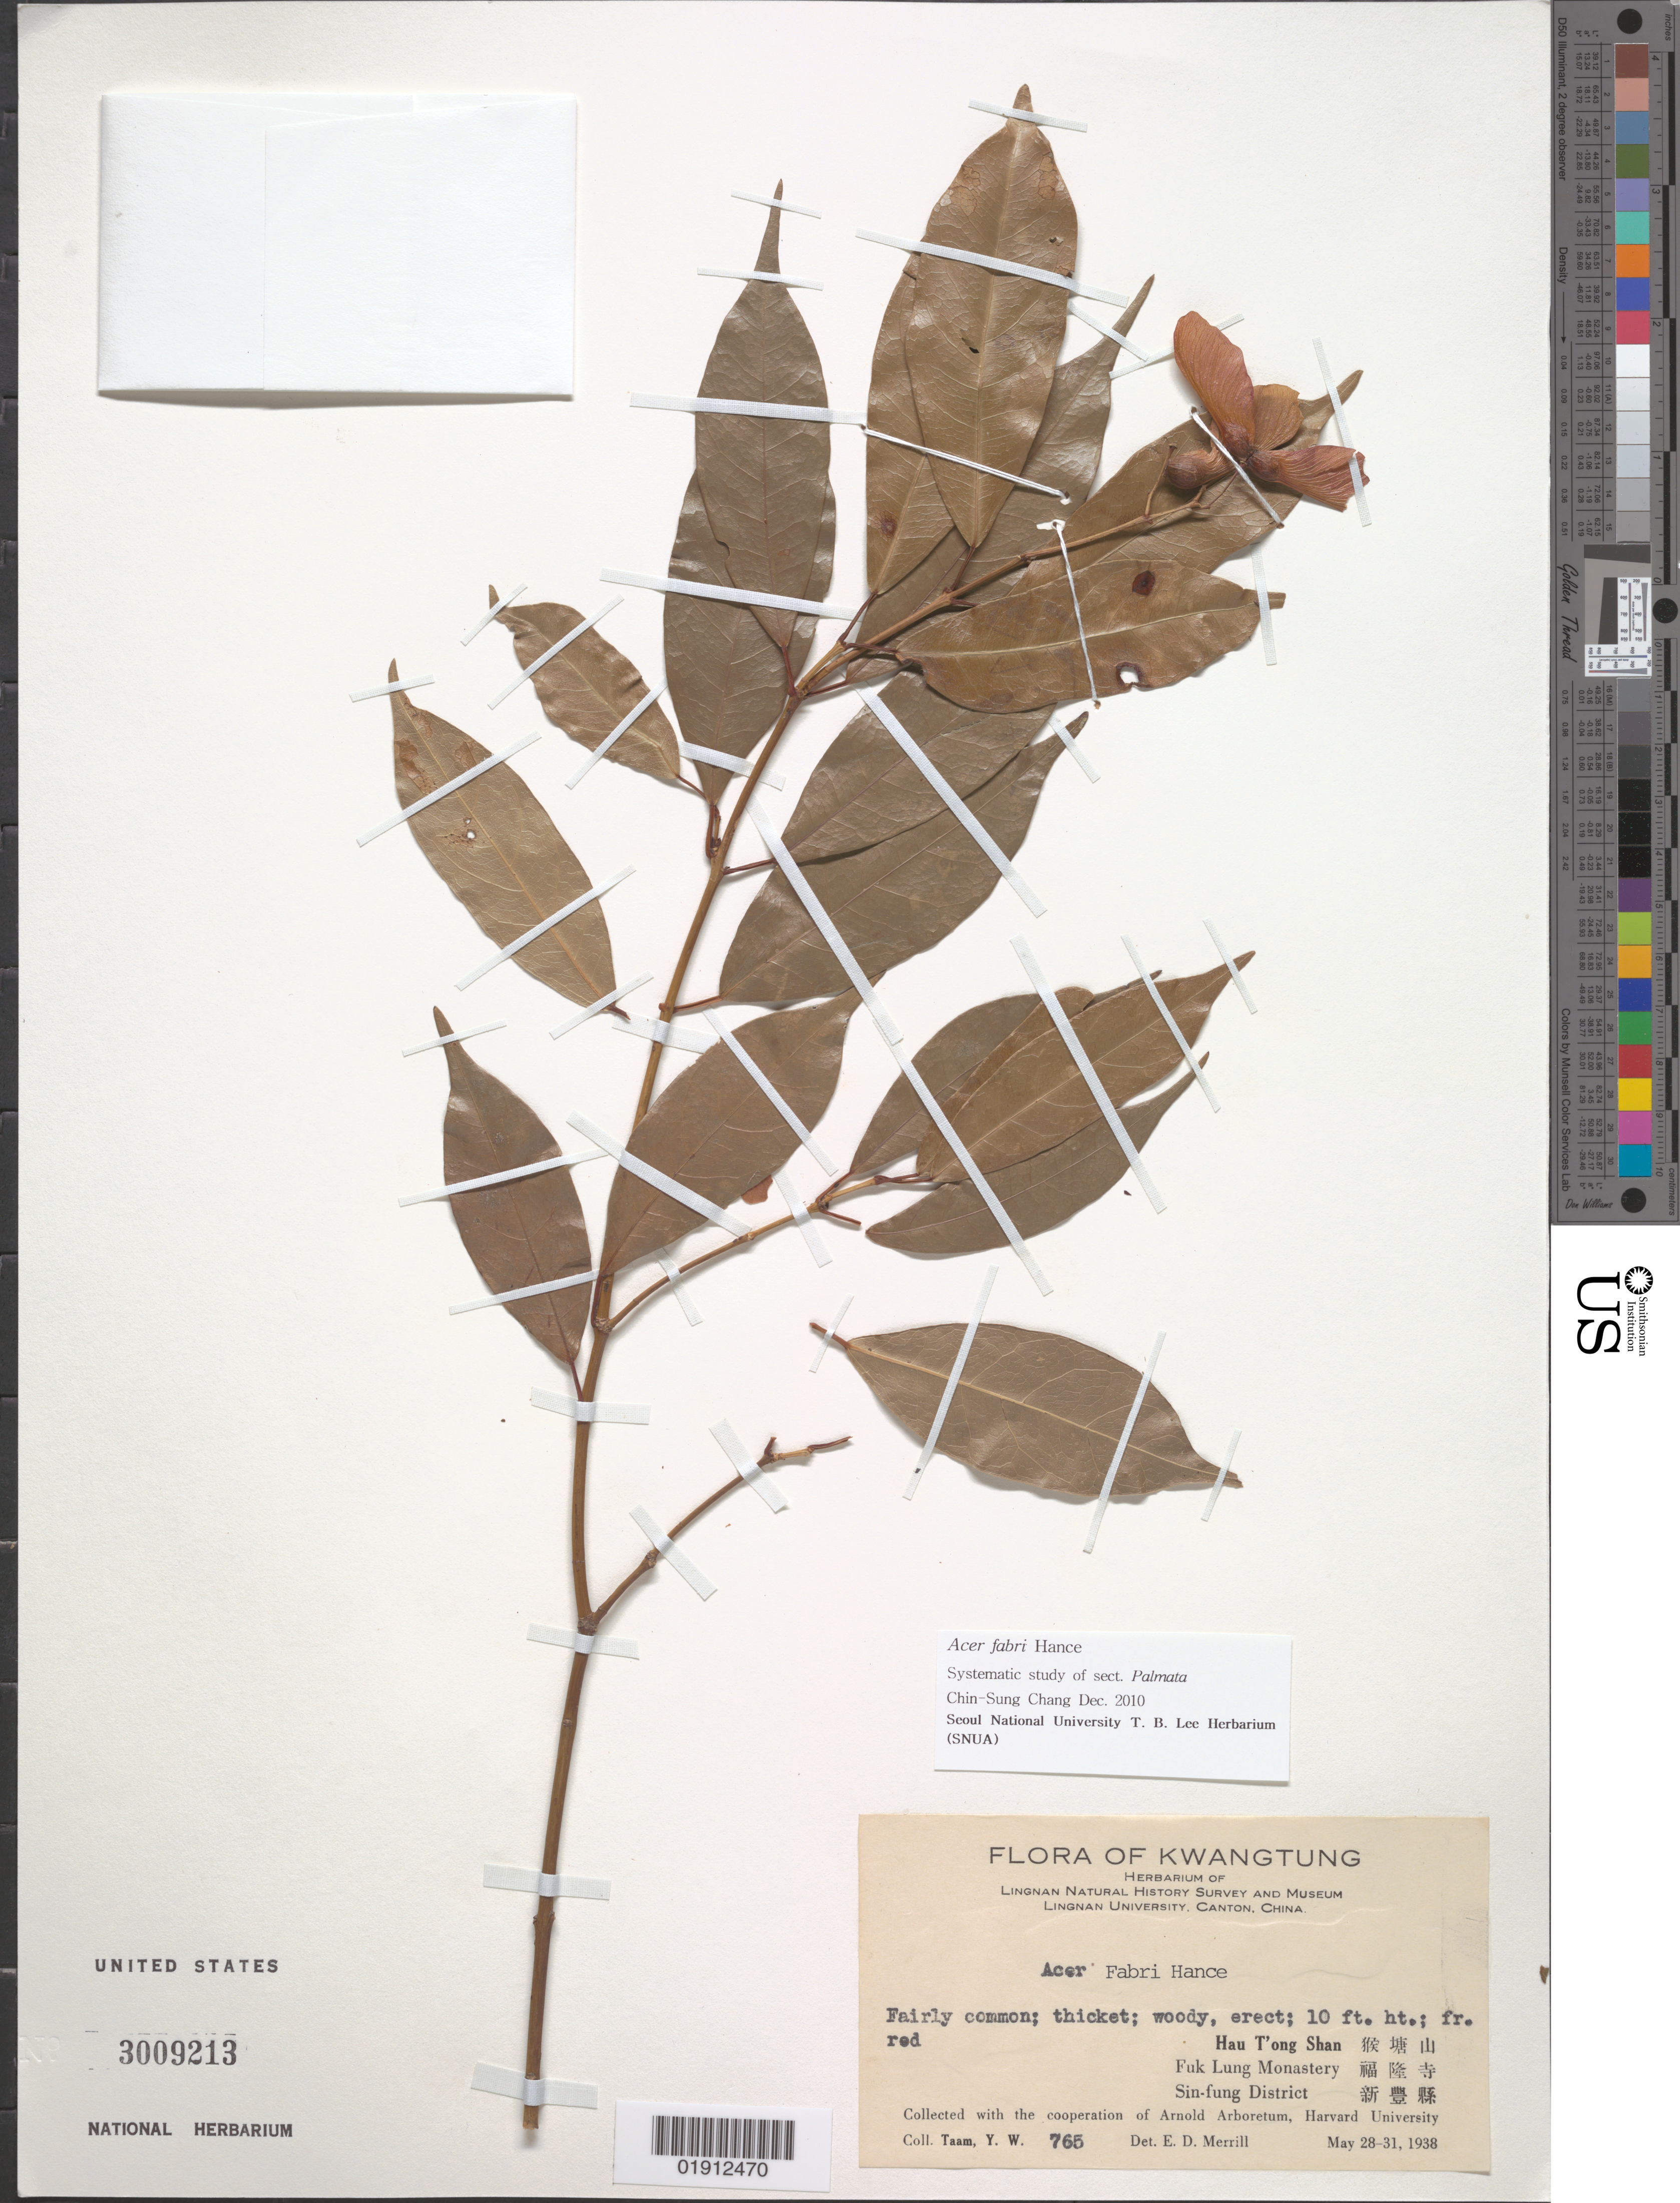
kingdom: Plantae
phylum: Tracheophyta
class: Magnoliopsida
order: Sapindales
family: Sapindaceae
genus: Acer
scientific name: Acer fabri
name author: Hance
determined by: Chang, C. S., (SNUA)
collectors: Y. W. Taam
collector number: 765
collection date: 1938-05-28/1938-05-31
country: China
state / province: Guangdong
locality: Kwangtung [Guangdong], Hau T'ong Shan, Fuk Lung Monastery, Sin-fung District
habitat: Fairly common; thicket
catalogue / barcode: US 3009213